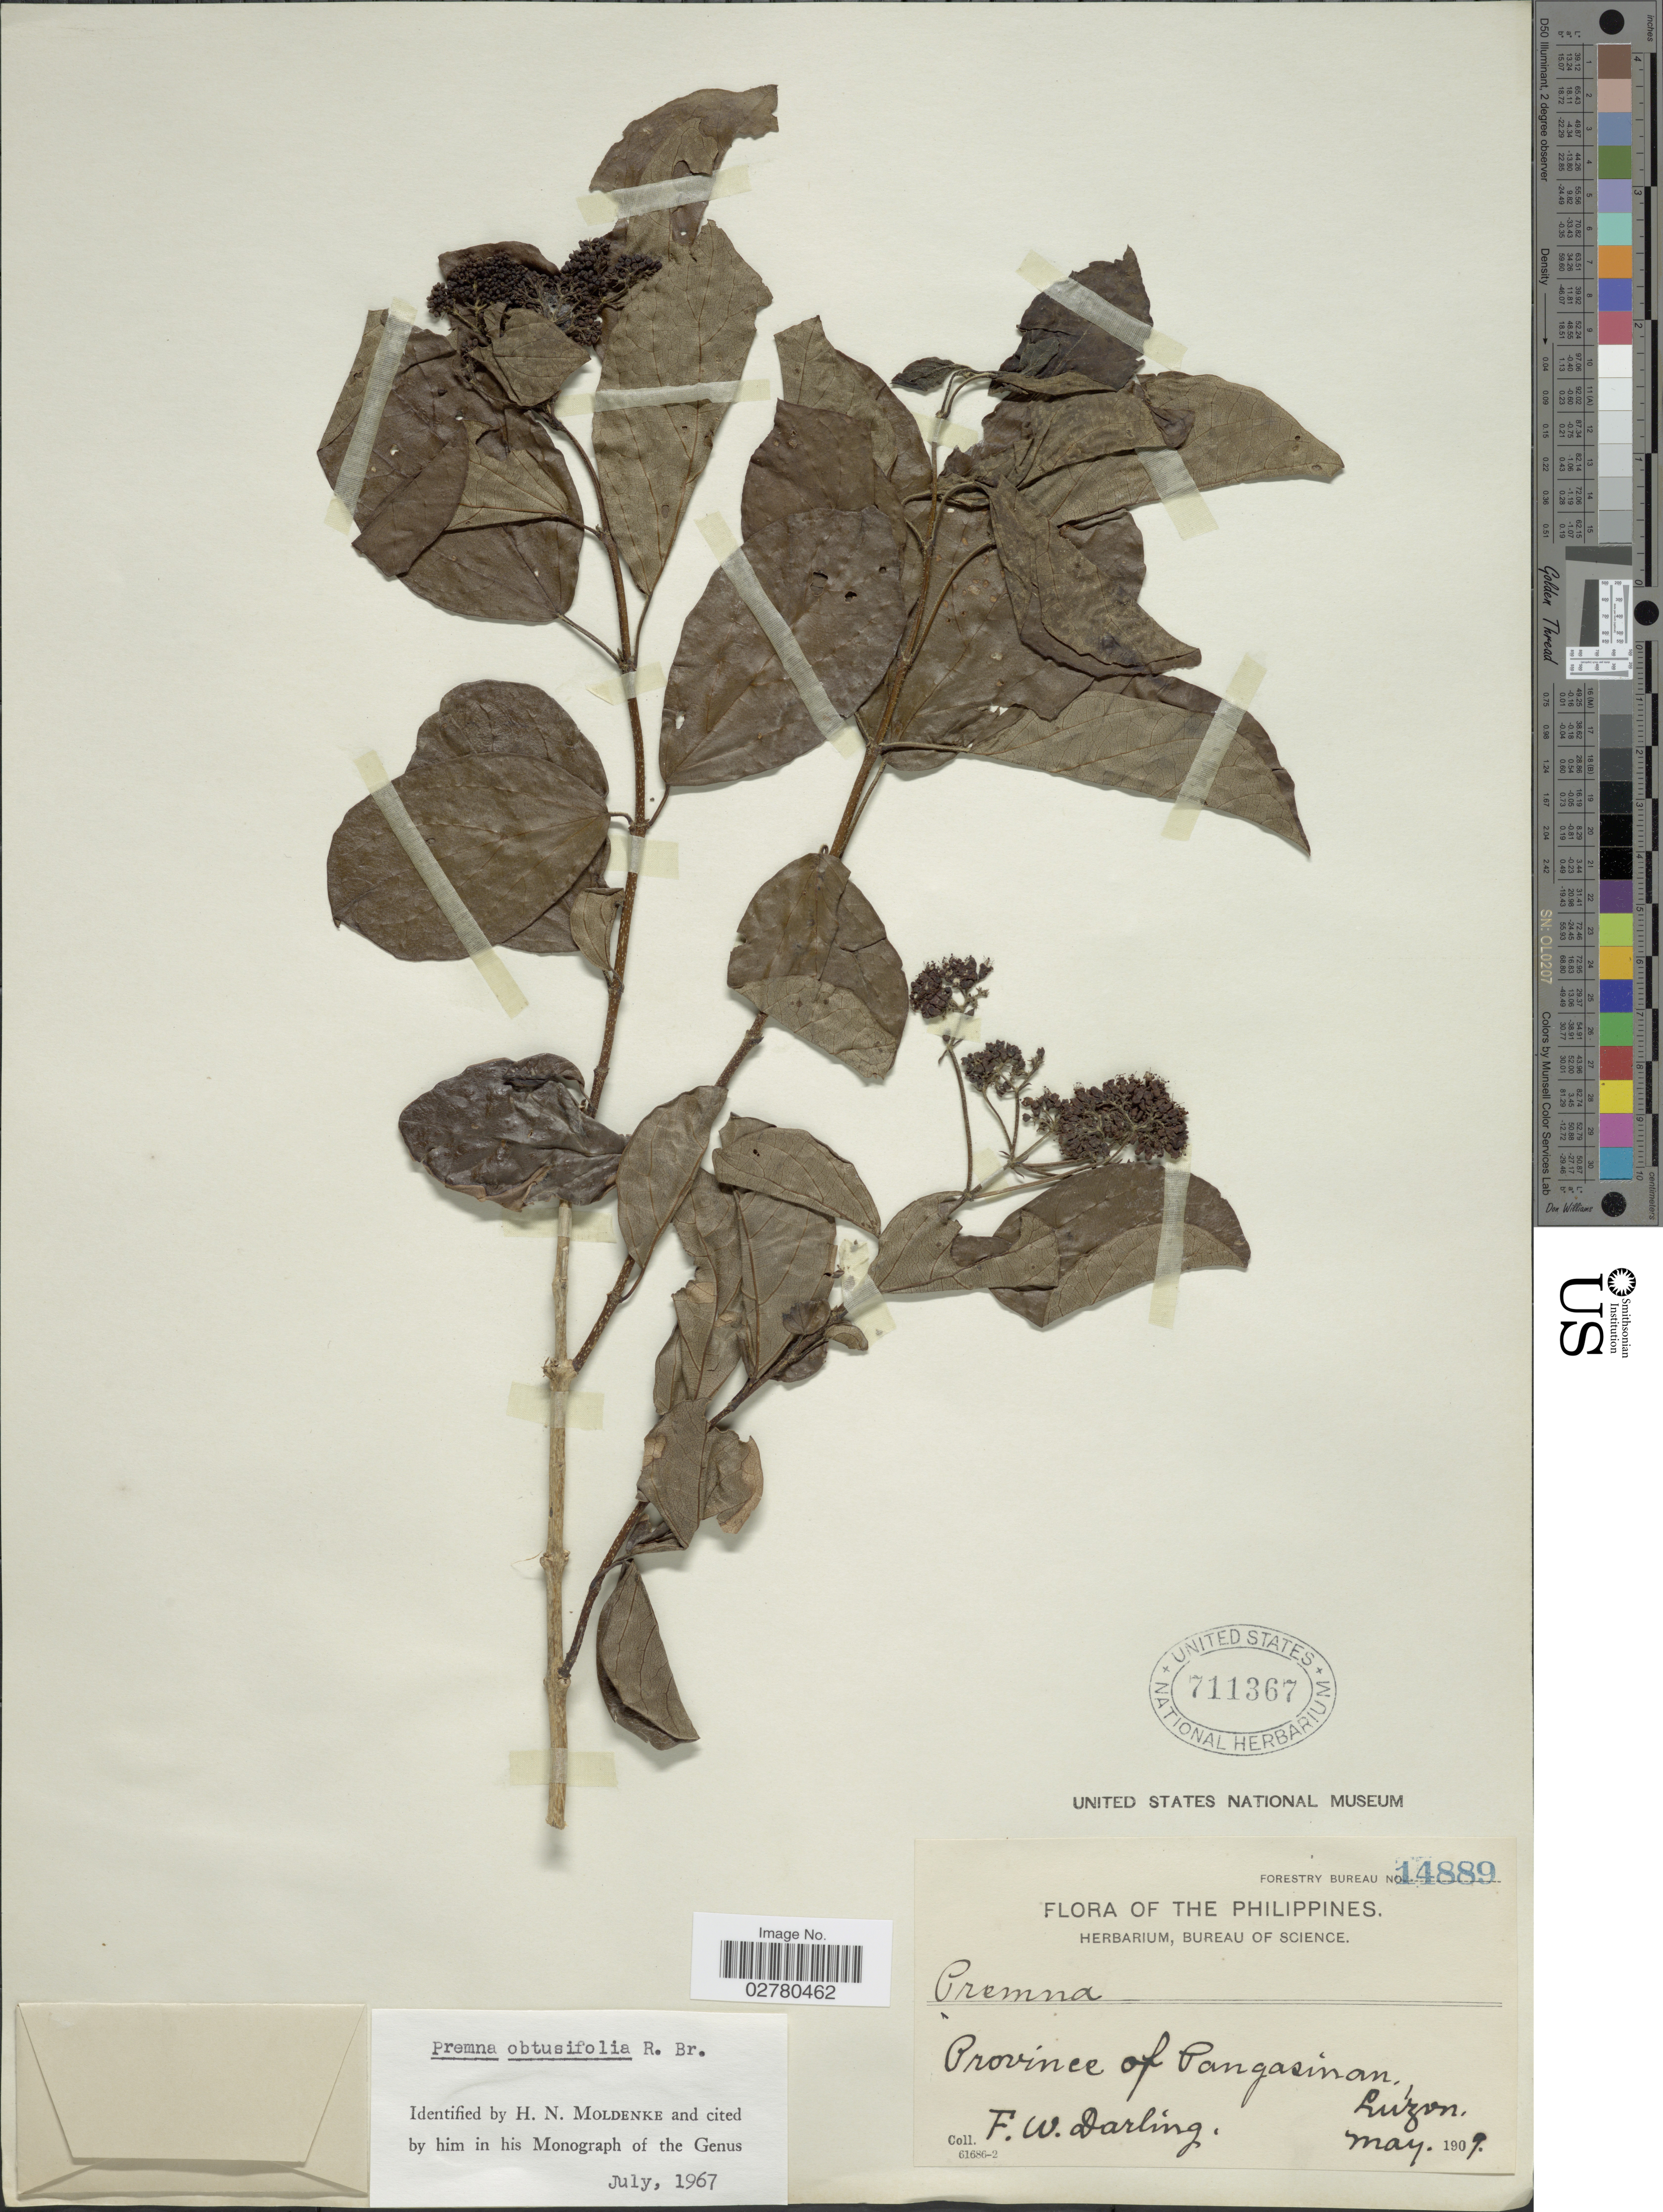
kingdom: Plantae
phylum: Tracheophyta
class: Magnoliopsida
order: Lamiales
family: Lamiaceae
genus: Premna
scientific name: Premna obtusifolia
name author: R. Br.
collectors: F. Darling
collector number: Forestry Bureau 14889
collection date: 1909-05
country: Philippines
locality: Province of Pangasinan, Luzon.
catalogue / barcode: US 711367